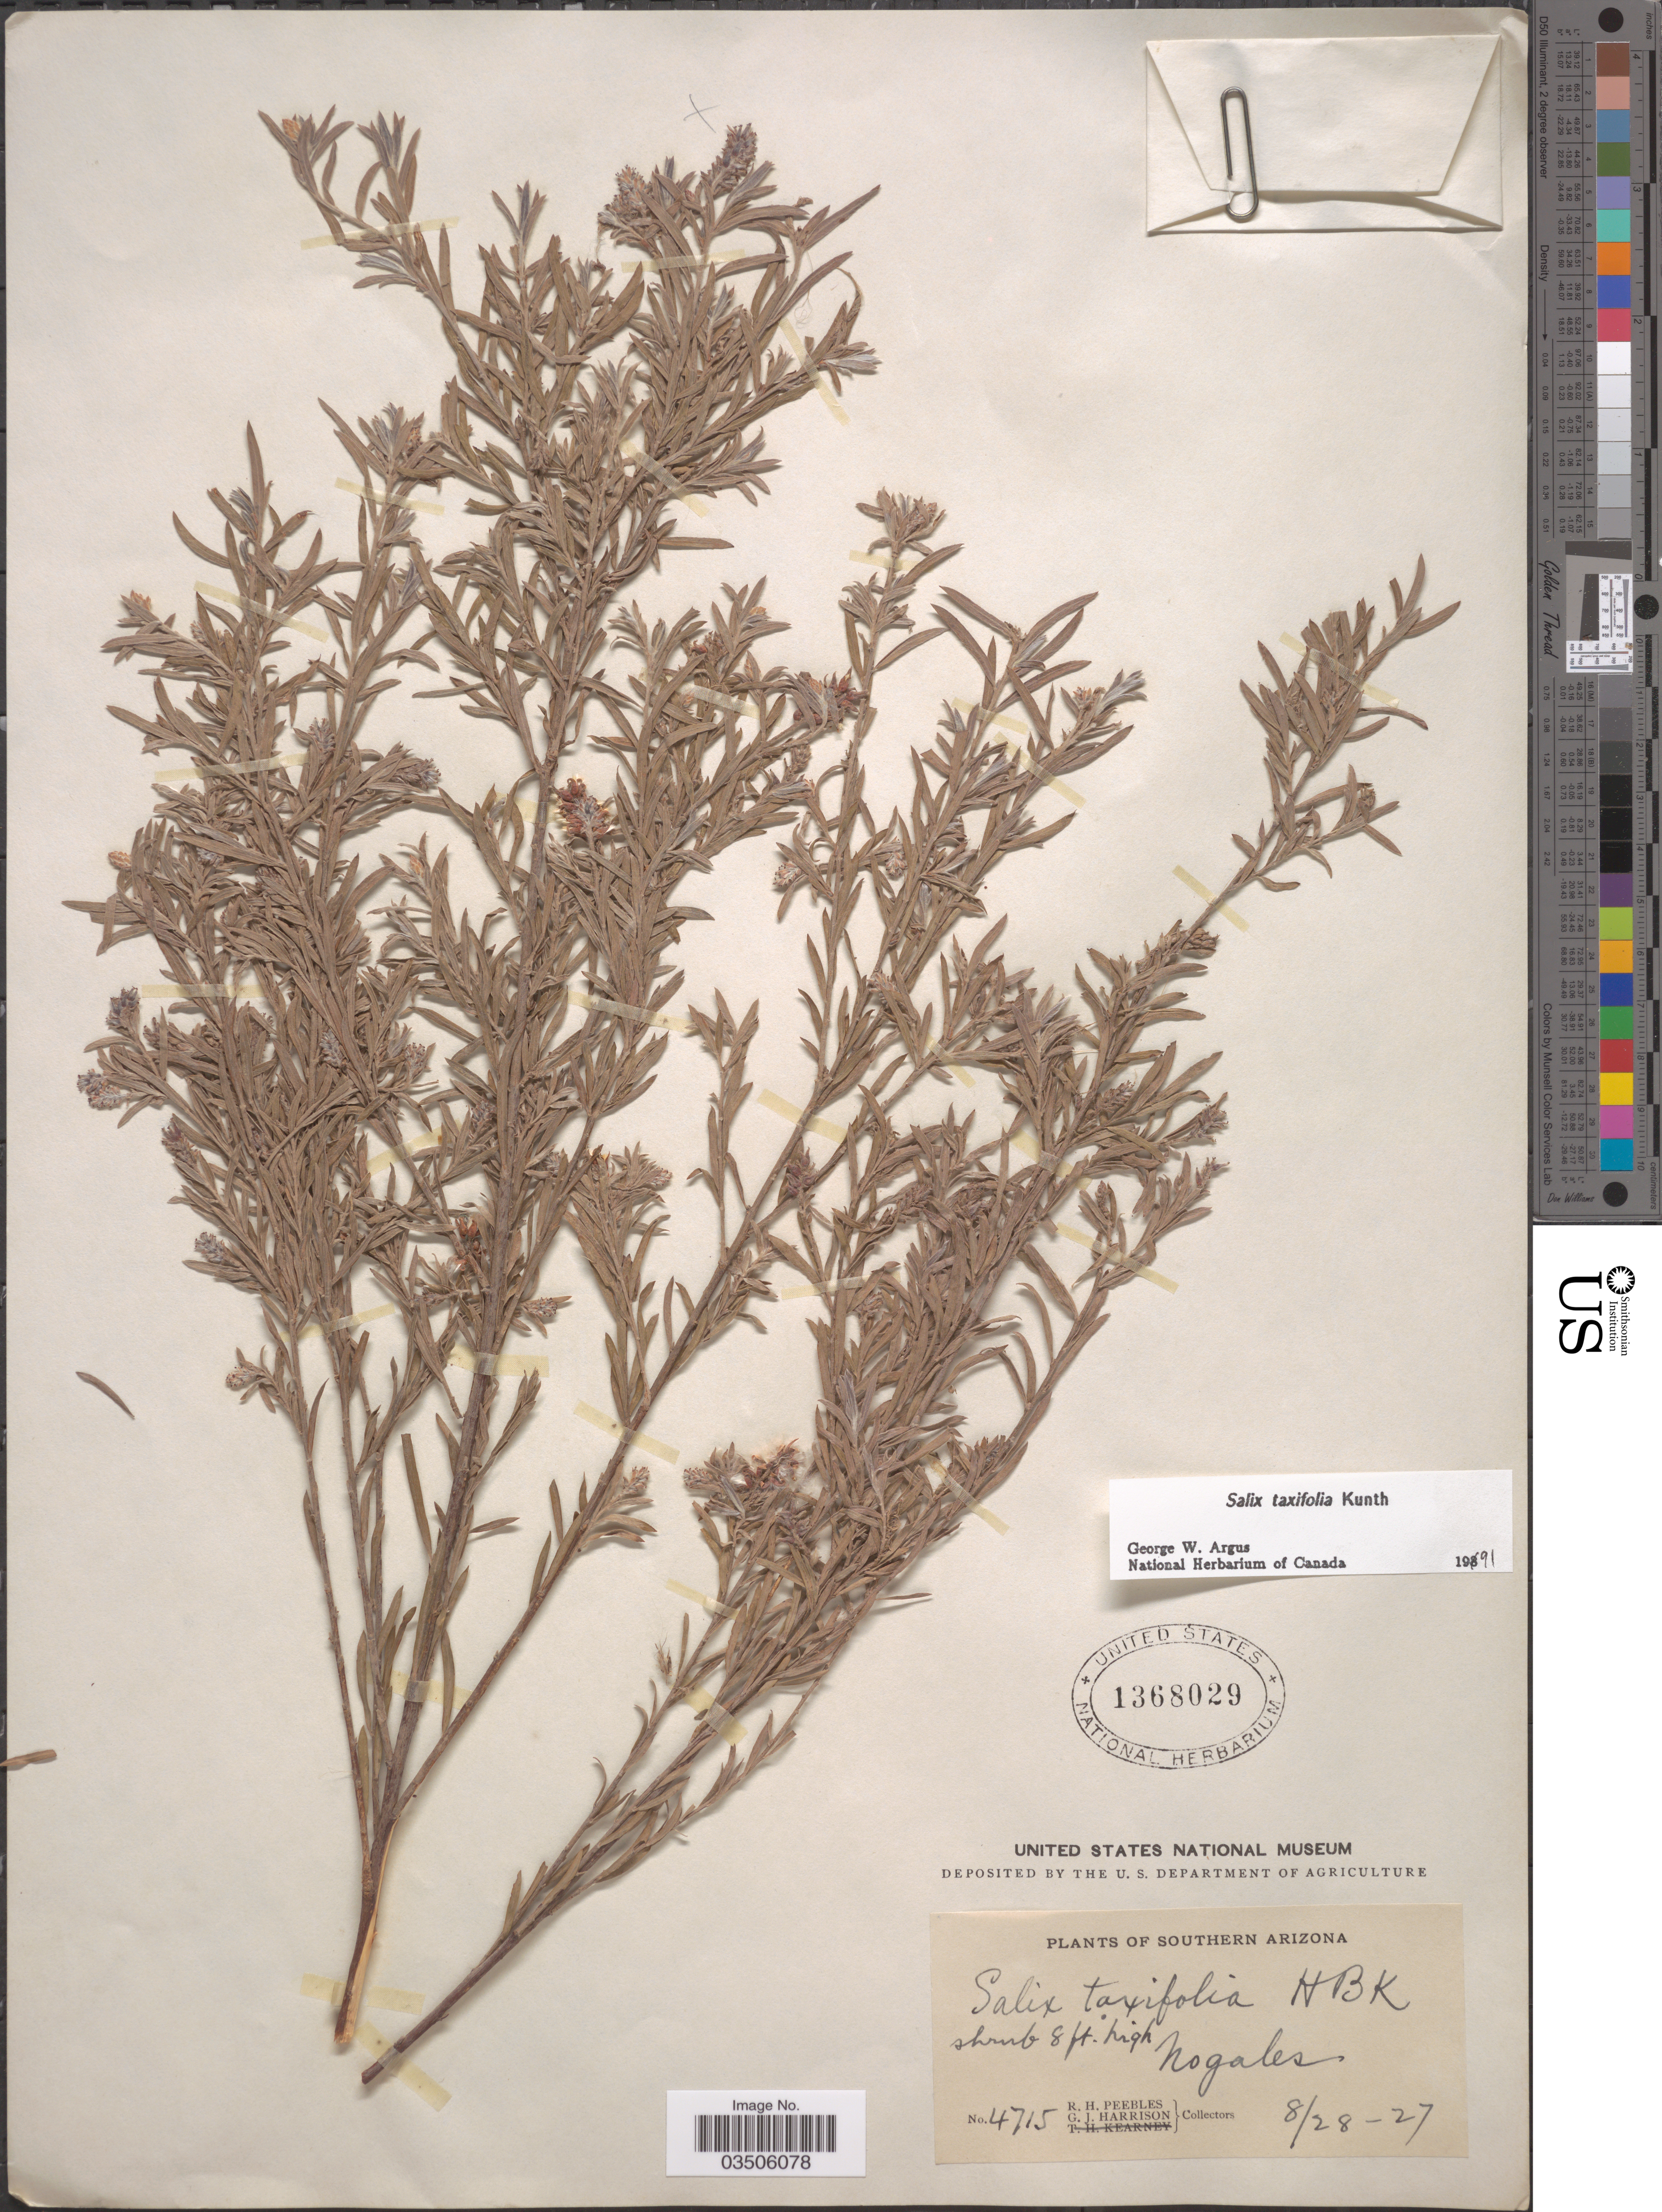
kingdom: Plantae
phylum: Tracheophyta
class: Magnoliopsida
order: Malpighiales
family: Salicaceae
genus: Salix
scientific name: Salix taxifolia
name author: Kunth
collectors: R. H. Peebles & G. J. Harrison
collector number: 4715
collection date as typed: Transcribed d/m/y: 28/8/27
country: United States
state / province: Arizona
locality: Southern Arizona. Nogales.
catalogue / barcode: US 1368029